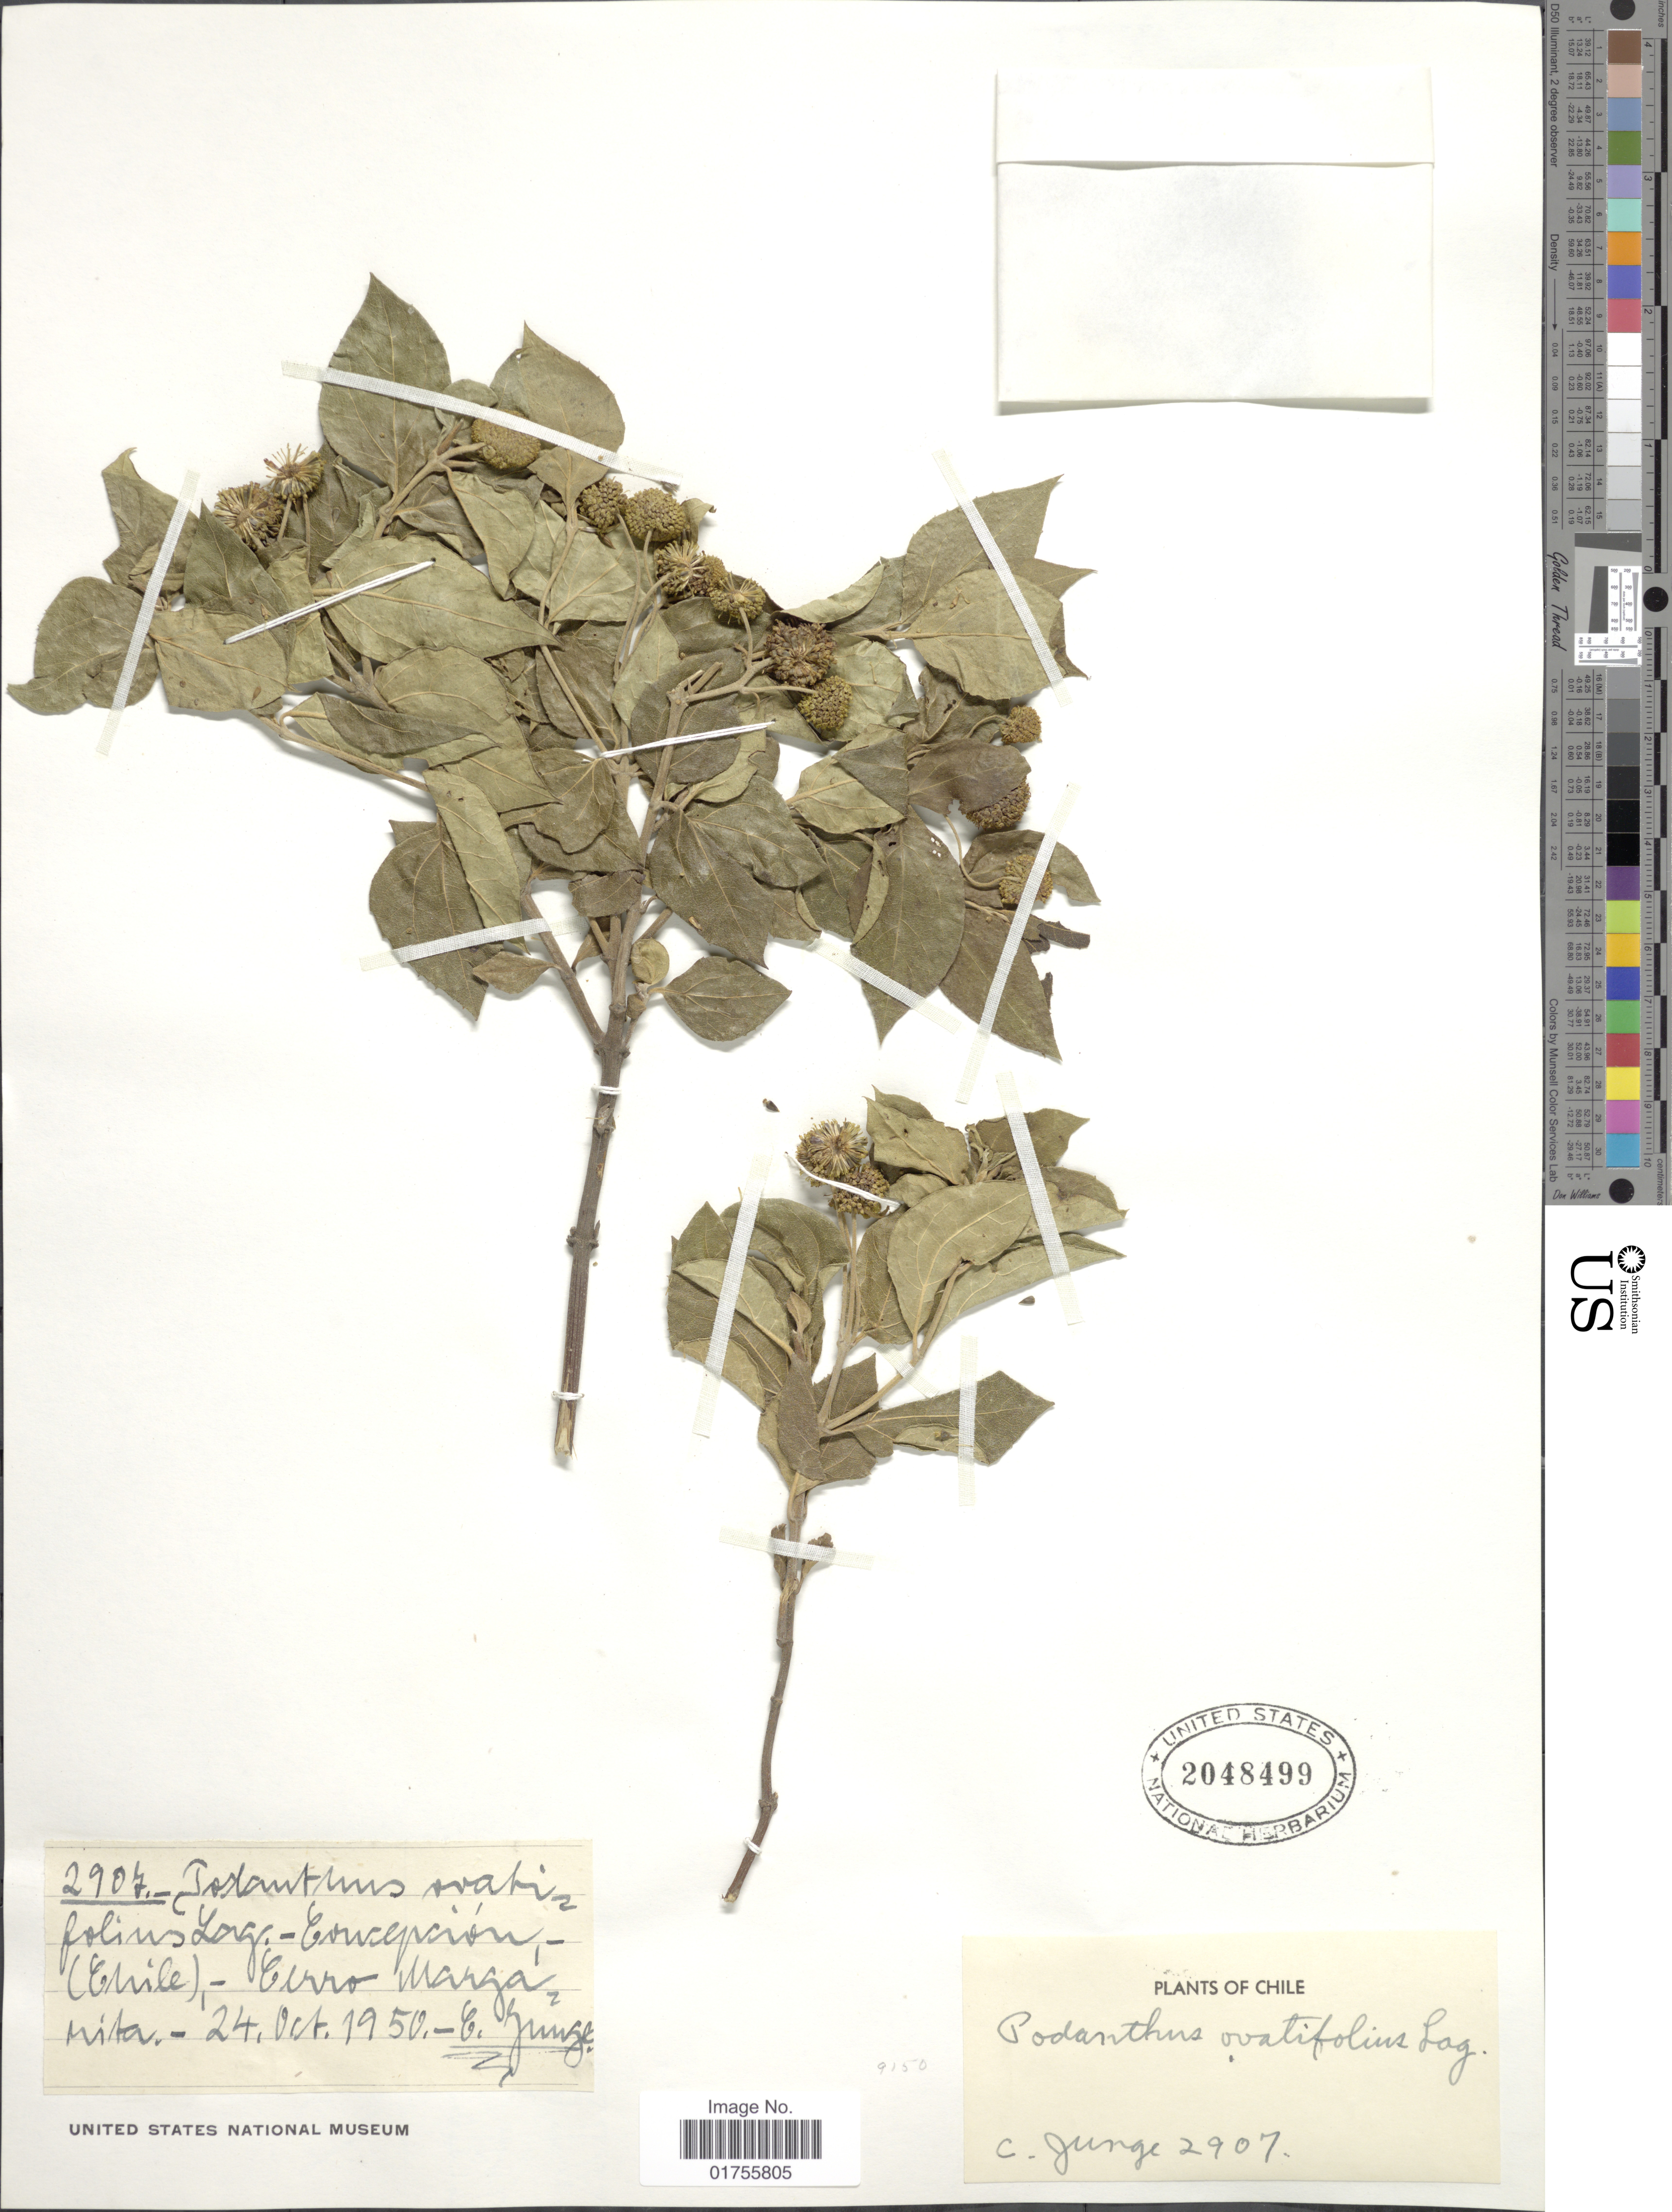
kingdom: Plantae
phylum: Tracheophyta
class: Magnoliopsida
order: Asterales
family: Asteraceae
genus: Podanthus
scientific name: Podanthus ovalifolius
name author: Lag.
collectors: E. Junge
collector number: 2707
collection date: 1950-10-24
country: Chile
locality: Concepción, Cerro Margarita,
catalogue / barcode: US 2048499